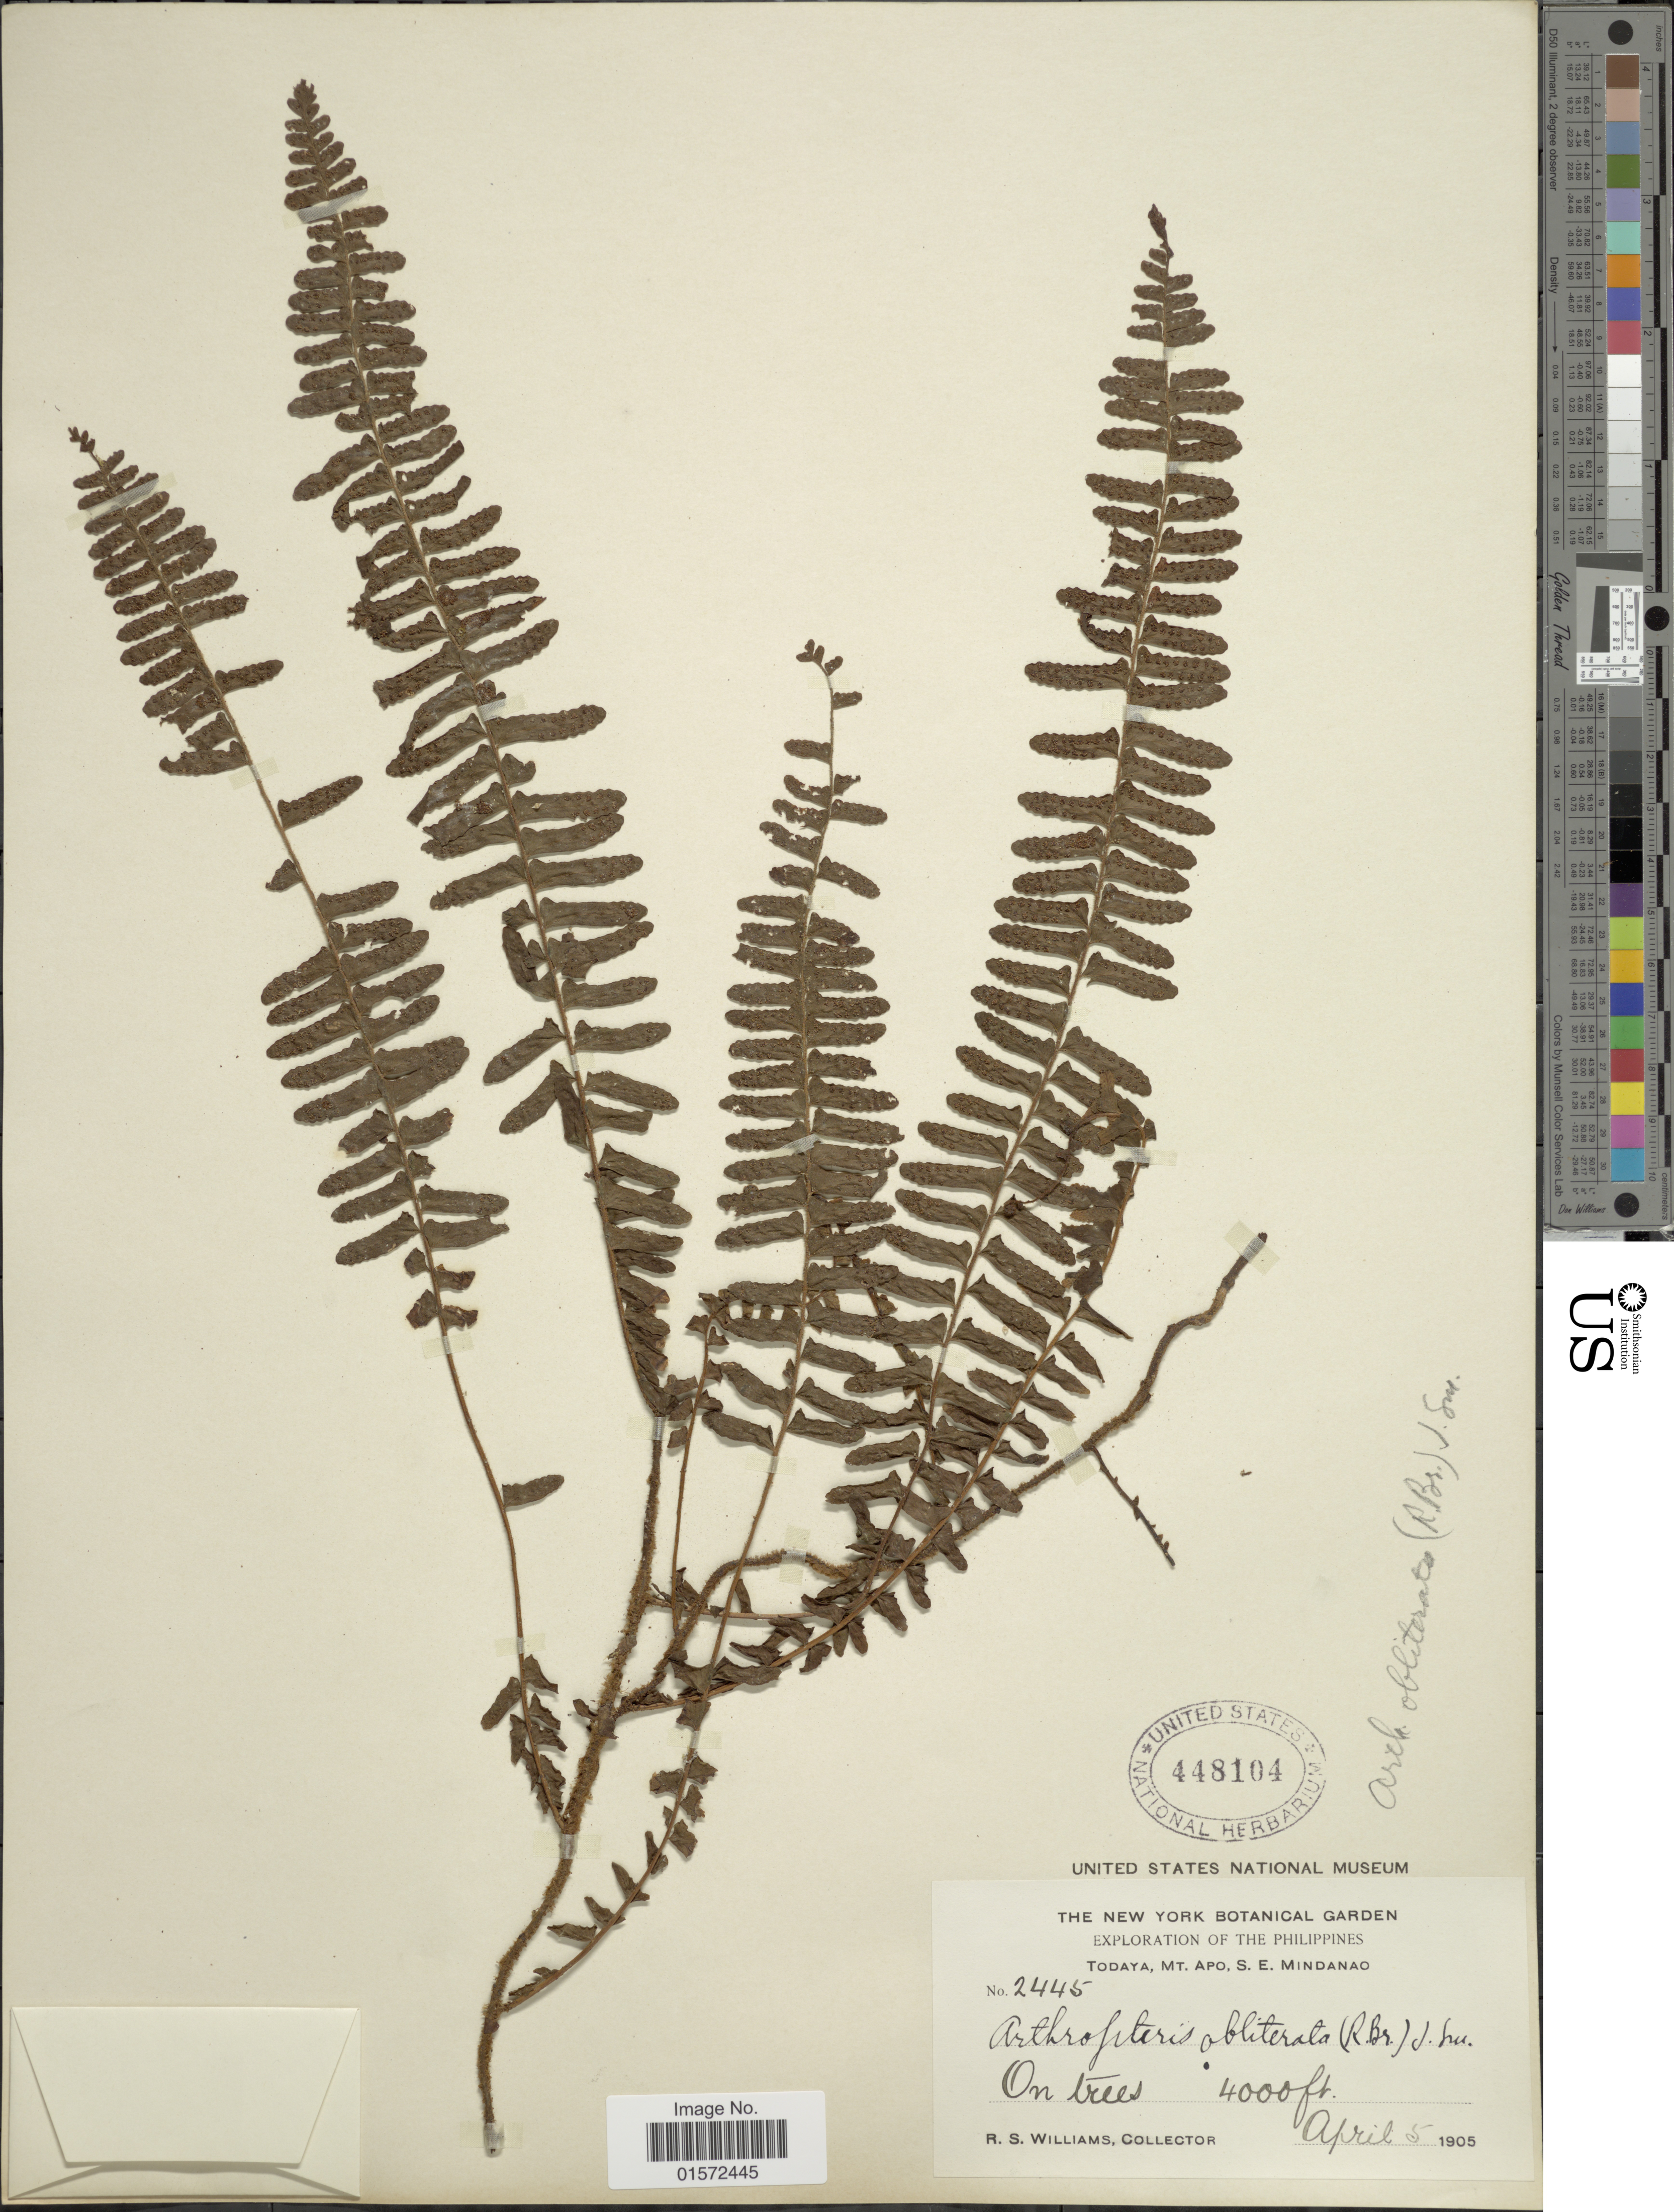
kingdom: Plantae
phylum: Tracheophyta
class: Polypodiopsida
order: Polypodiales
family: Tectariaceae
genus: Arthropteris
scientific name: Arthropteris palisotii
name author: (Desv.) Alston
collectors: R. S. Williams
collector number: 2445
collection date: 1905-04-05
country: Philippines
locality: Todaya, Mt,Apo, S.E. Mindanao, On trees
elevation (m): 1219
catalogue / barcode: US 448104